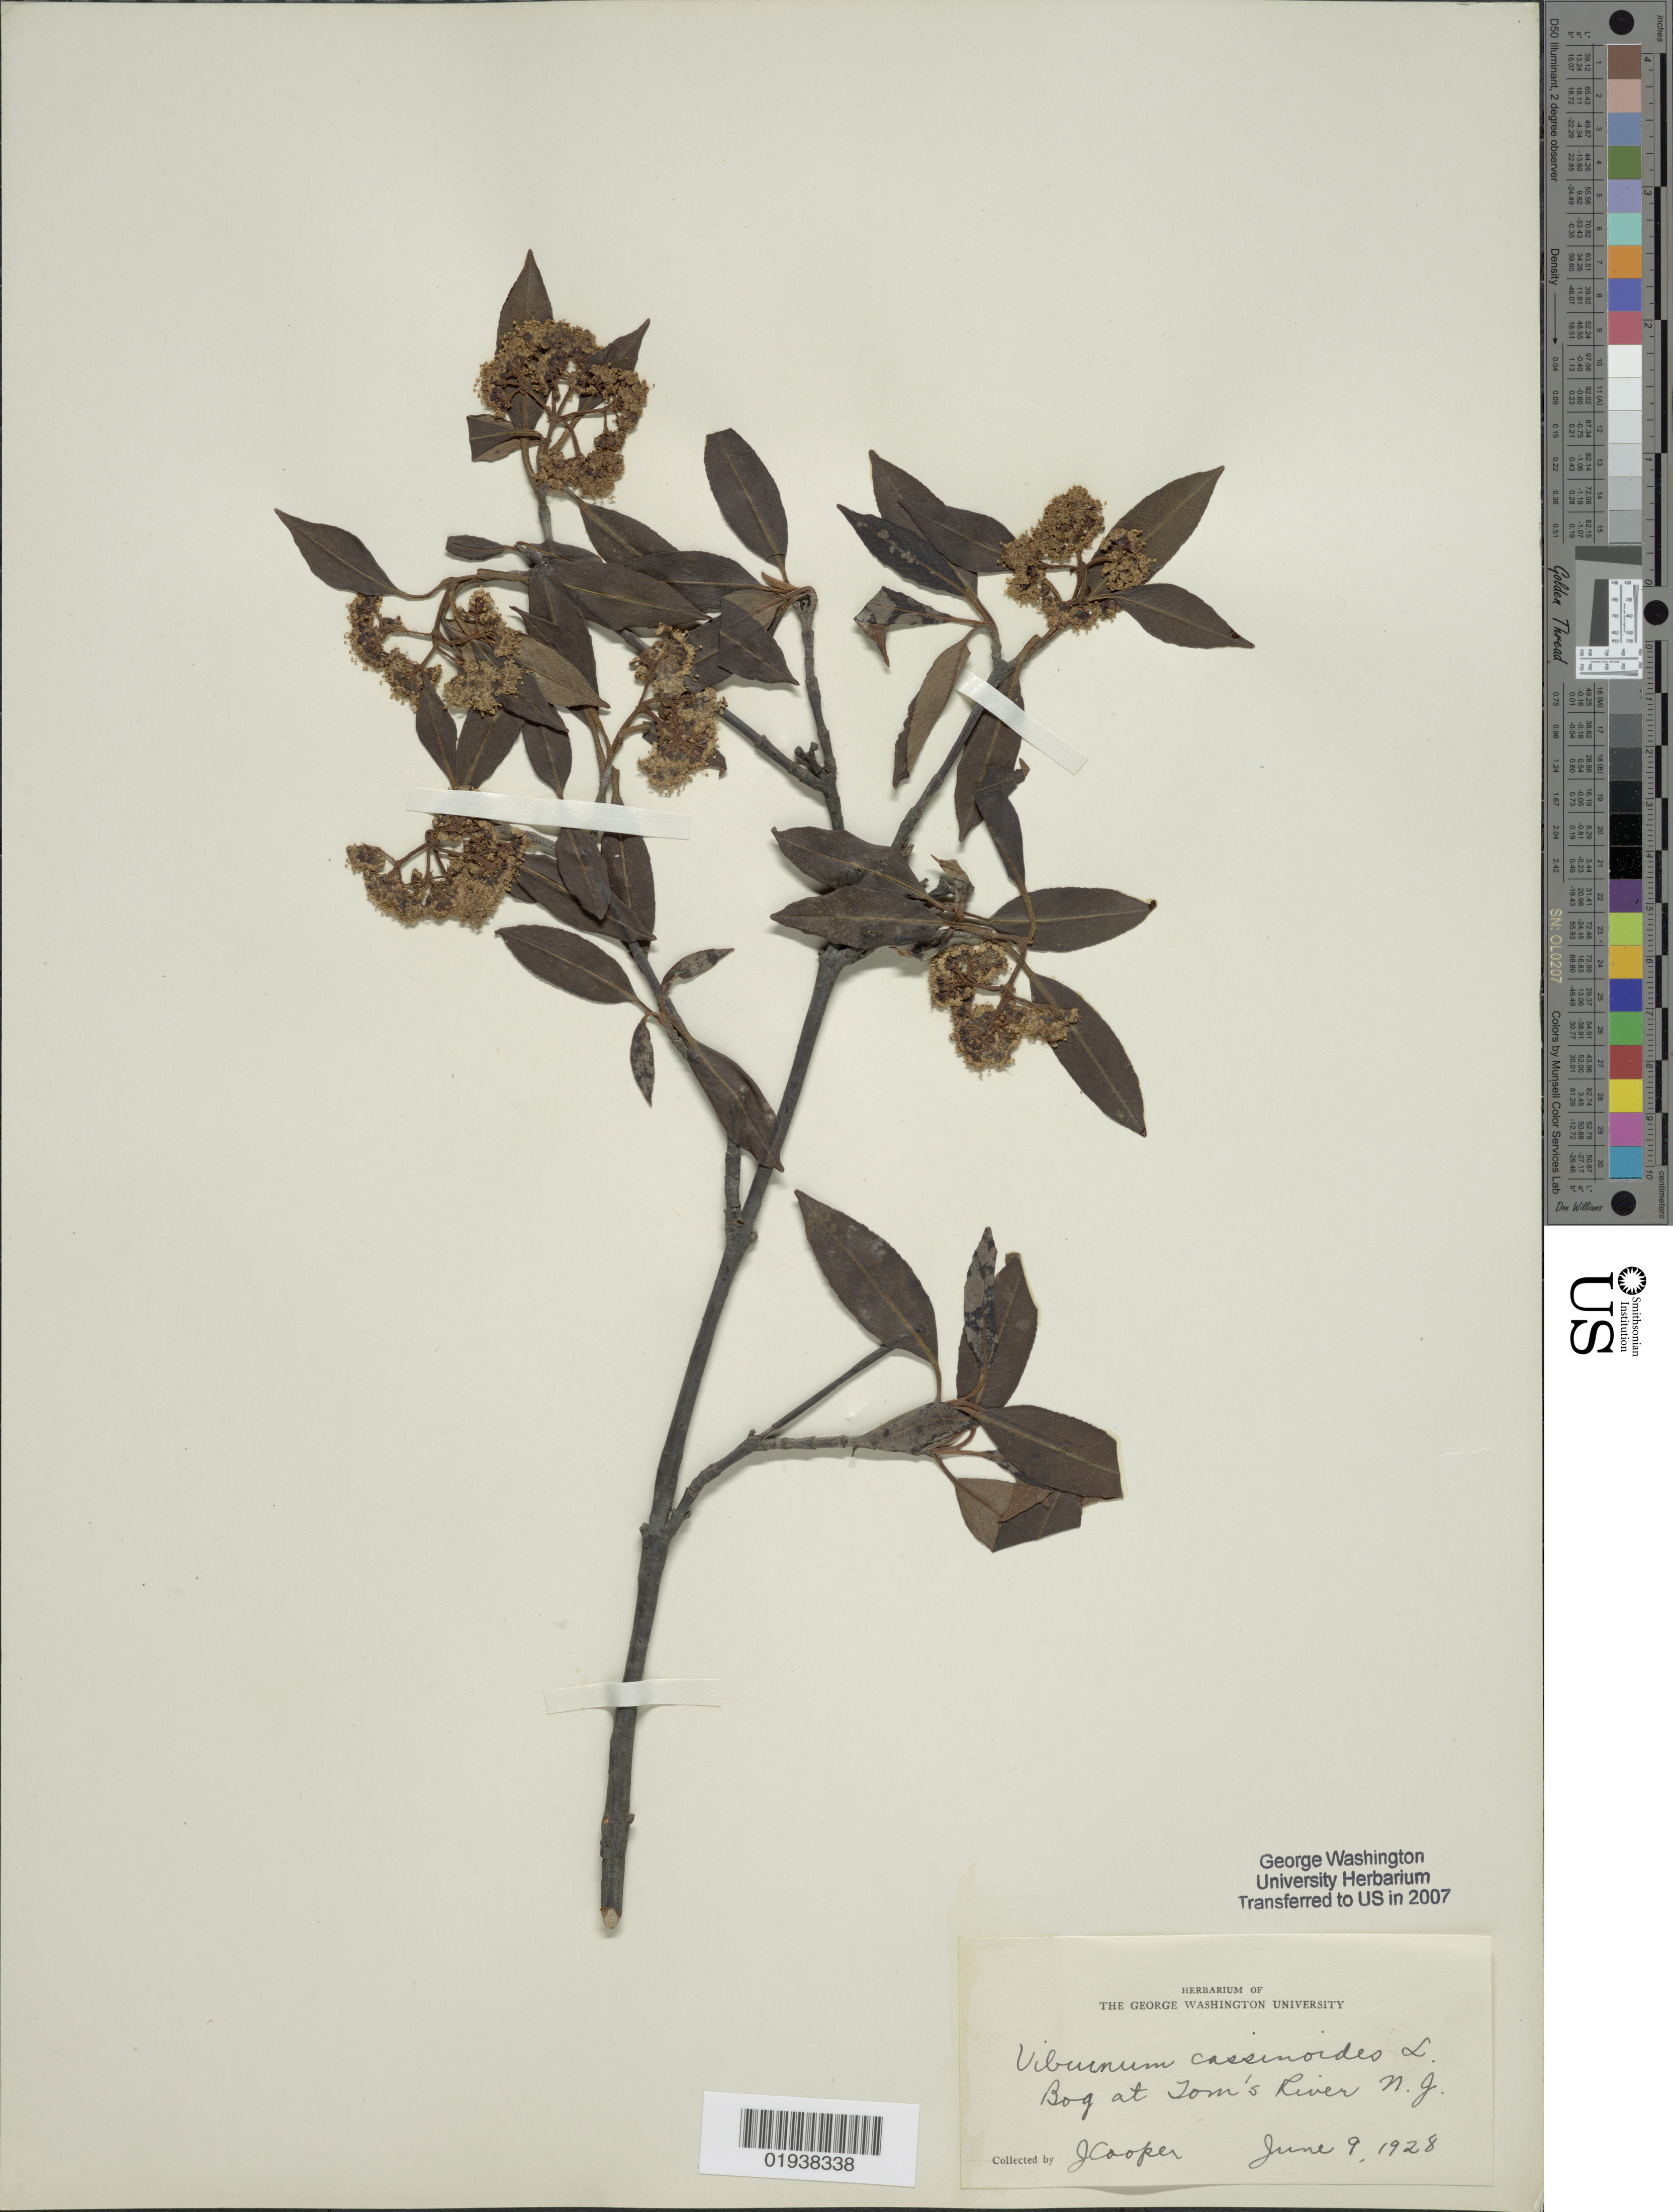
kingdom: Plantae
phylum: Tracheophyta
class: Magnoliopsida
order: Dipsacales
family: Viburnaceae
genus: Viburnum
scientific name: Viburnum cassinoides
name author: L.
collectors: J. Cooper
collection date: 1928-06-09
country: United States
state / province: New Jersey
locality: Bog at Tom's River.